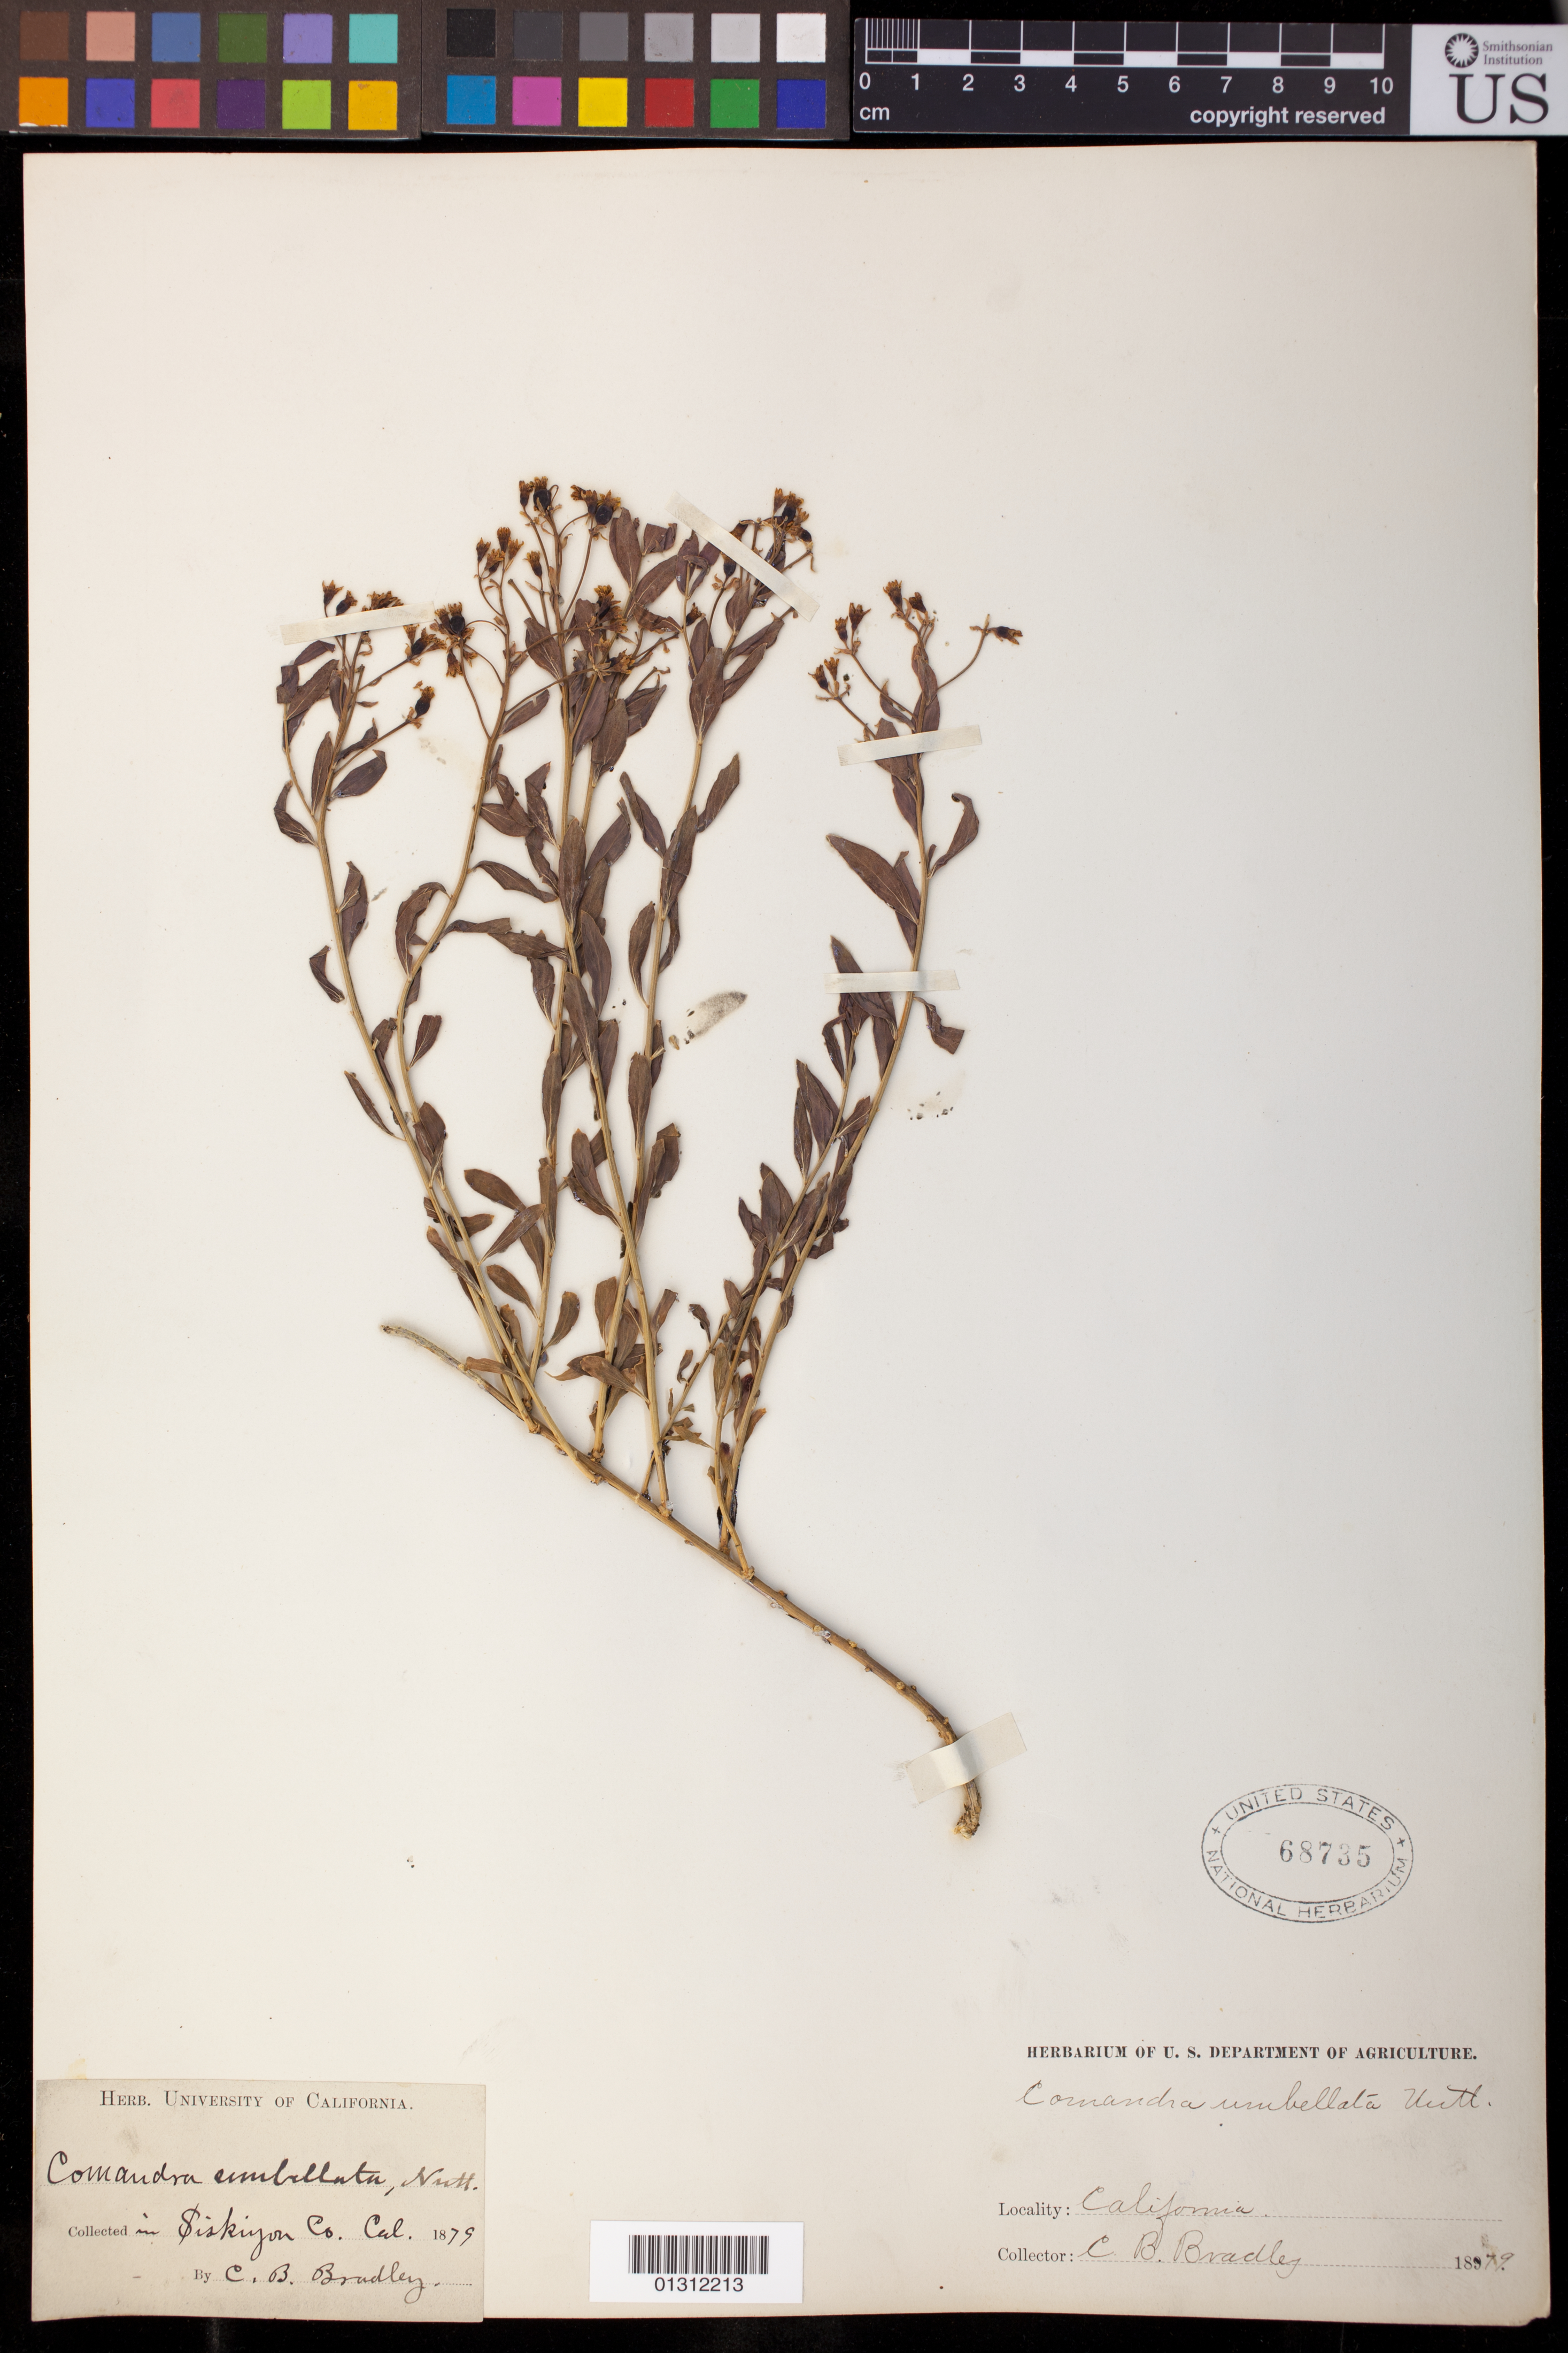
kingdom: Plantae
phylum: Tracheophyta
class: Magnoliopsida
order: Santalales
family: Comandraceae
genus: Comandra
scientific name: Comandra umbellata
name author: (L.) Nutt.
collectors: C. Bradley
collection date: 1879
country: United States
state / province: California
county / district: Siskiyou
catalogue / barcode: US 68735